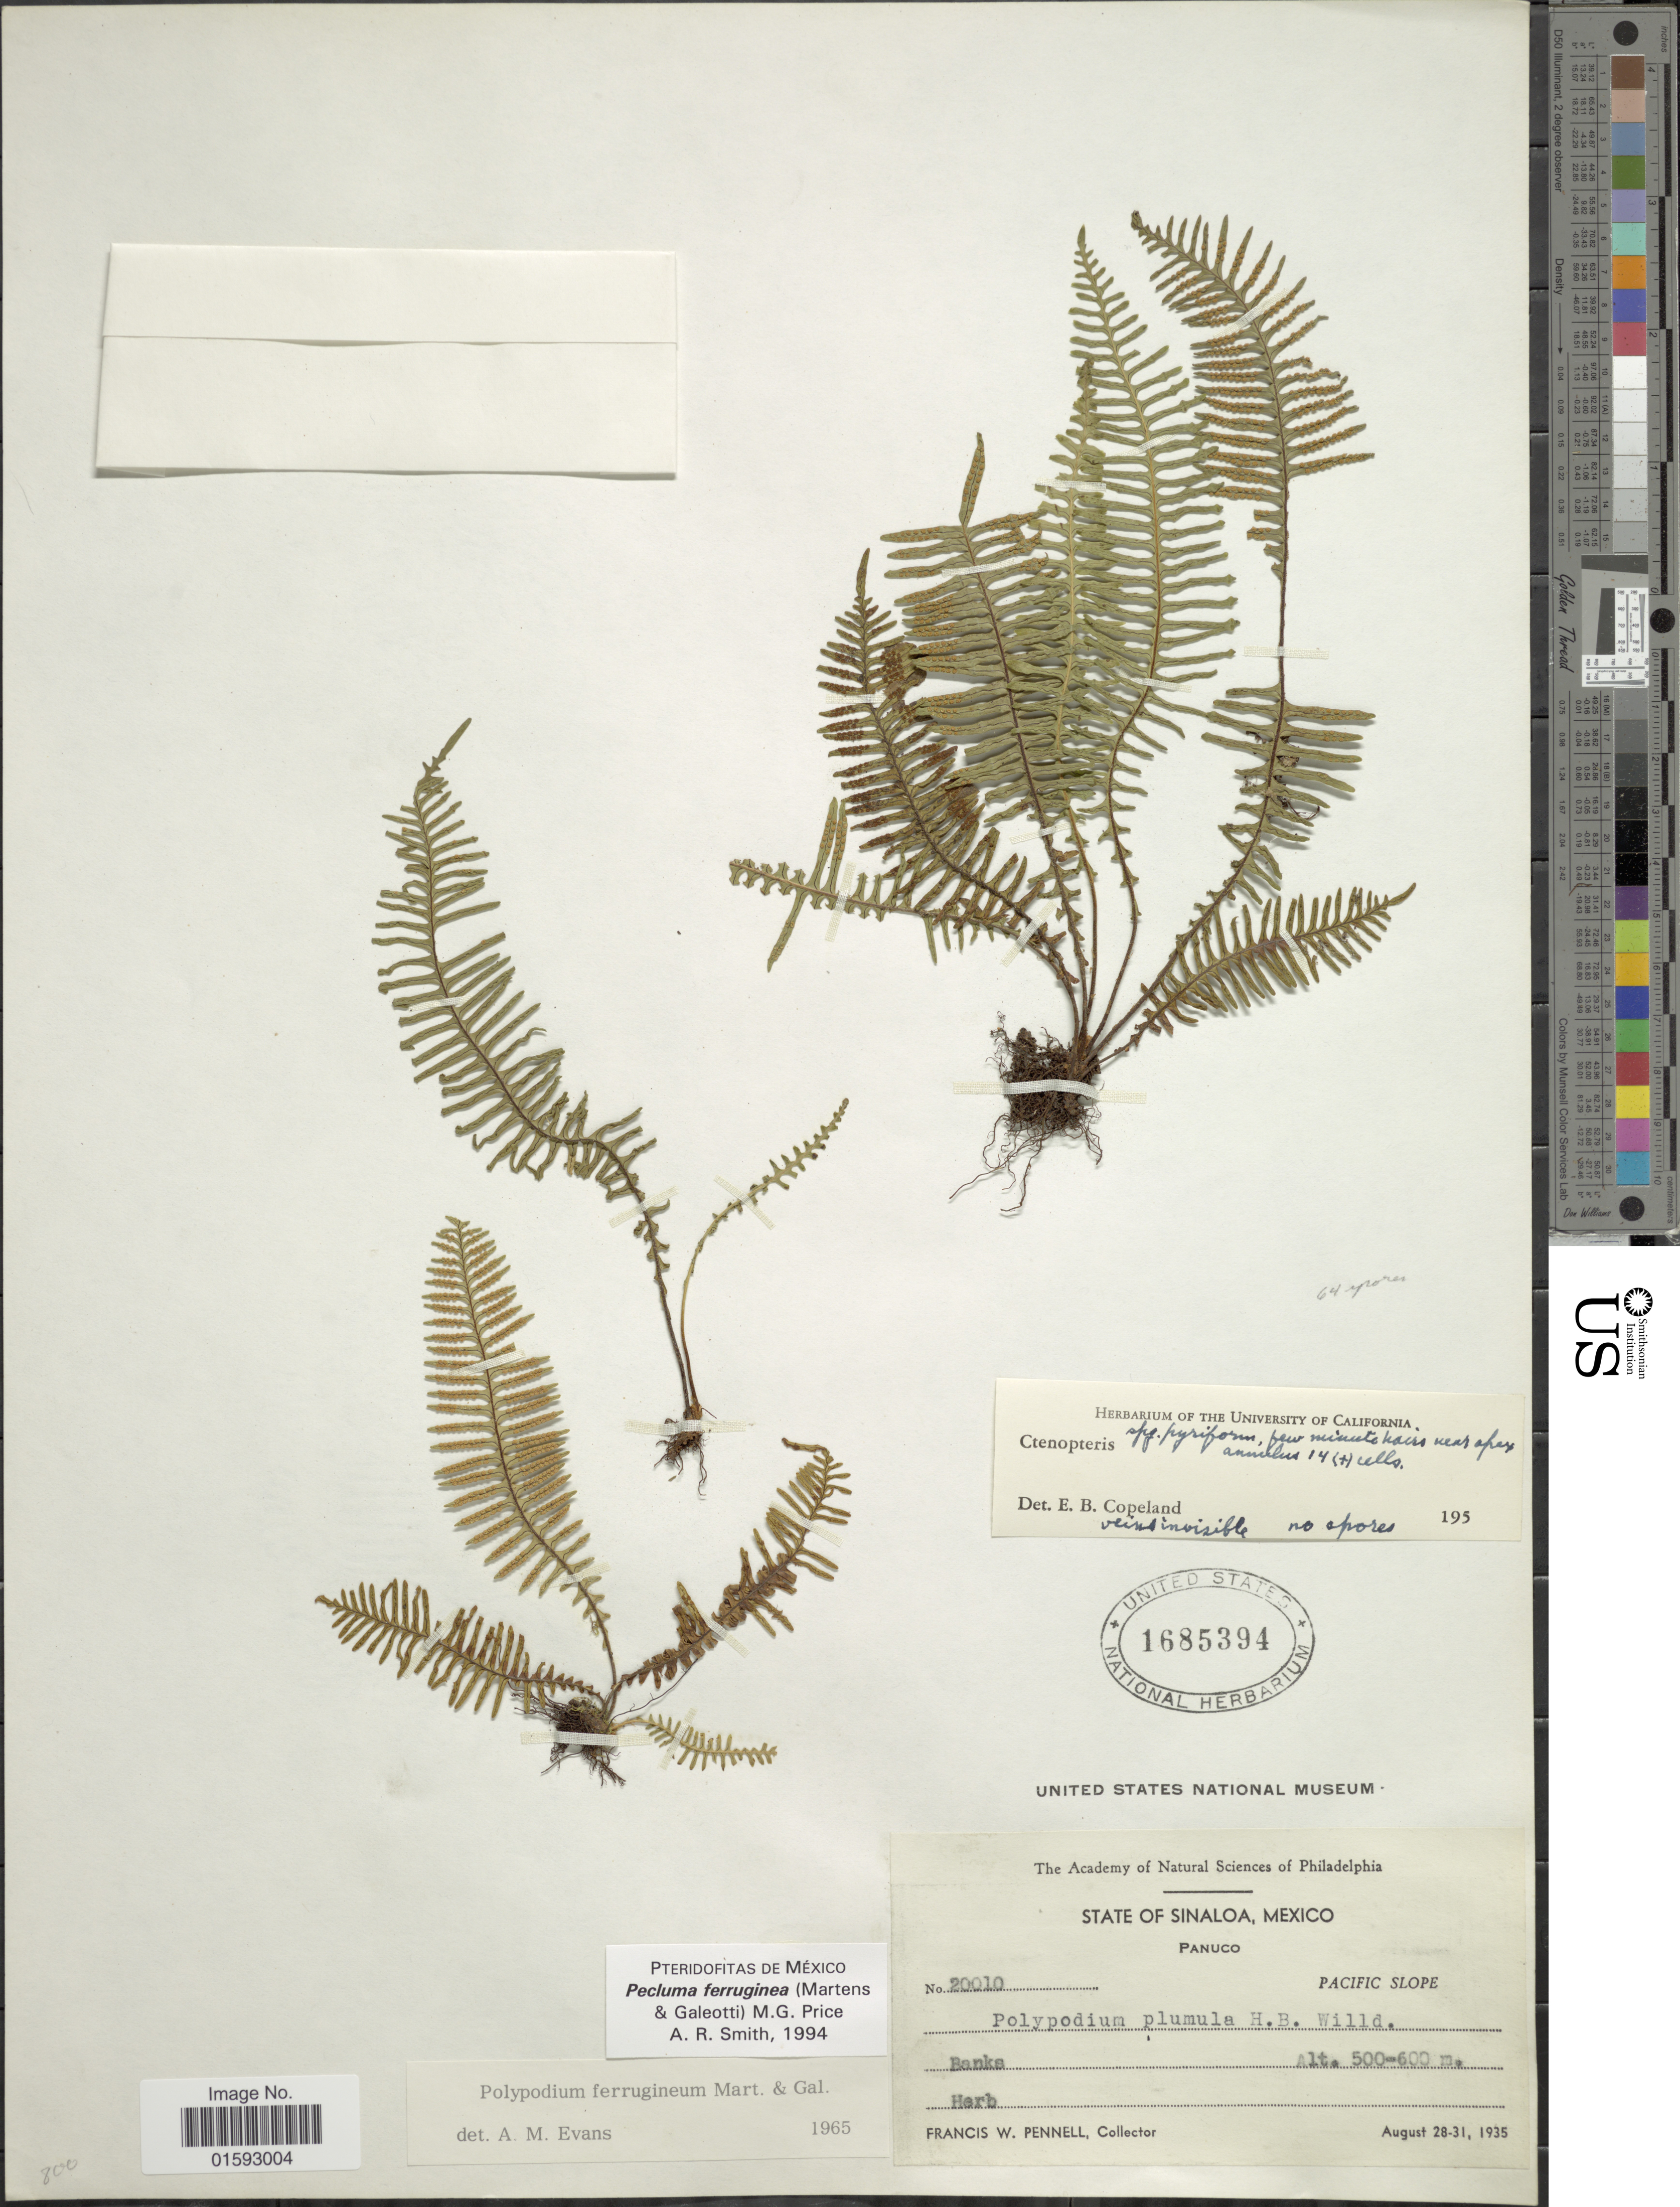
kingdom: Plantae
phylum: Tracheophyta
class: Polypodiopsida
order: Polypodiales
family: Polypodiaceae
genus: Pecluma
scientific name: Pecluma ferruginea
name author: (M. Martens & Galeotti) Price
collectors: F. W. Pennell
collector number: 20010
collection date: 1935-08-28/1935-08-31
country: Mexico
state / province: Sinaloa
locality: Panuco, Pacific Slope,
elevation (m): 500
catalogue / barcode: US 1685394